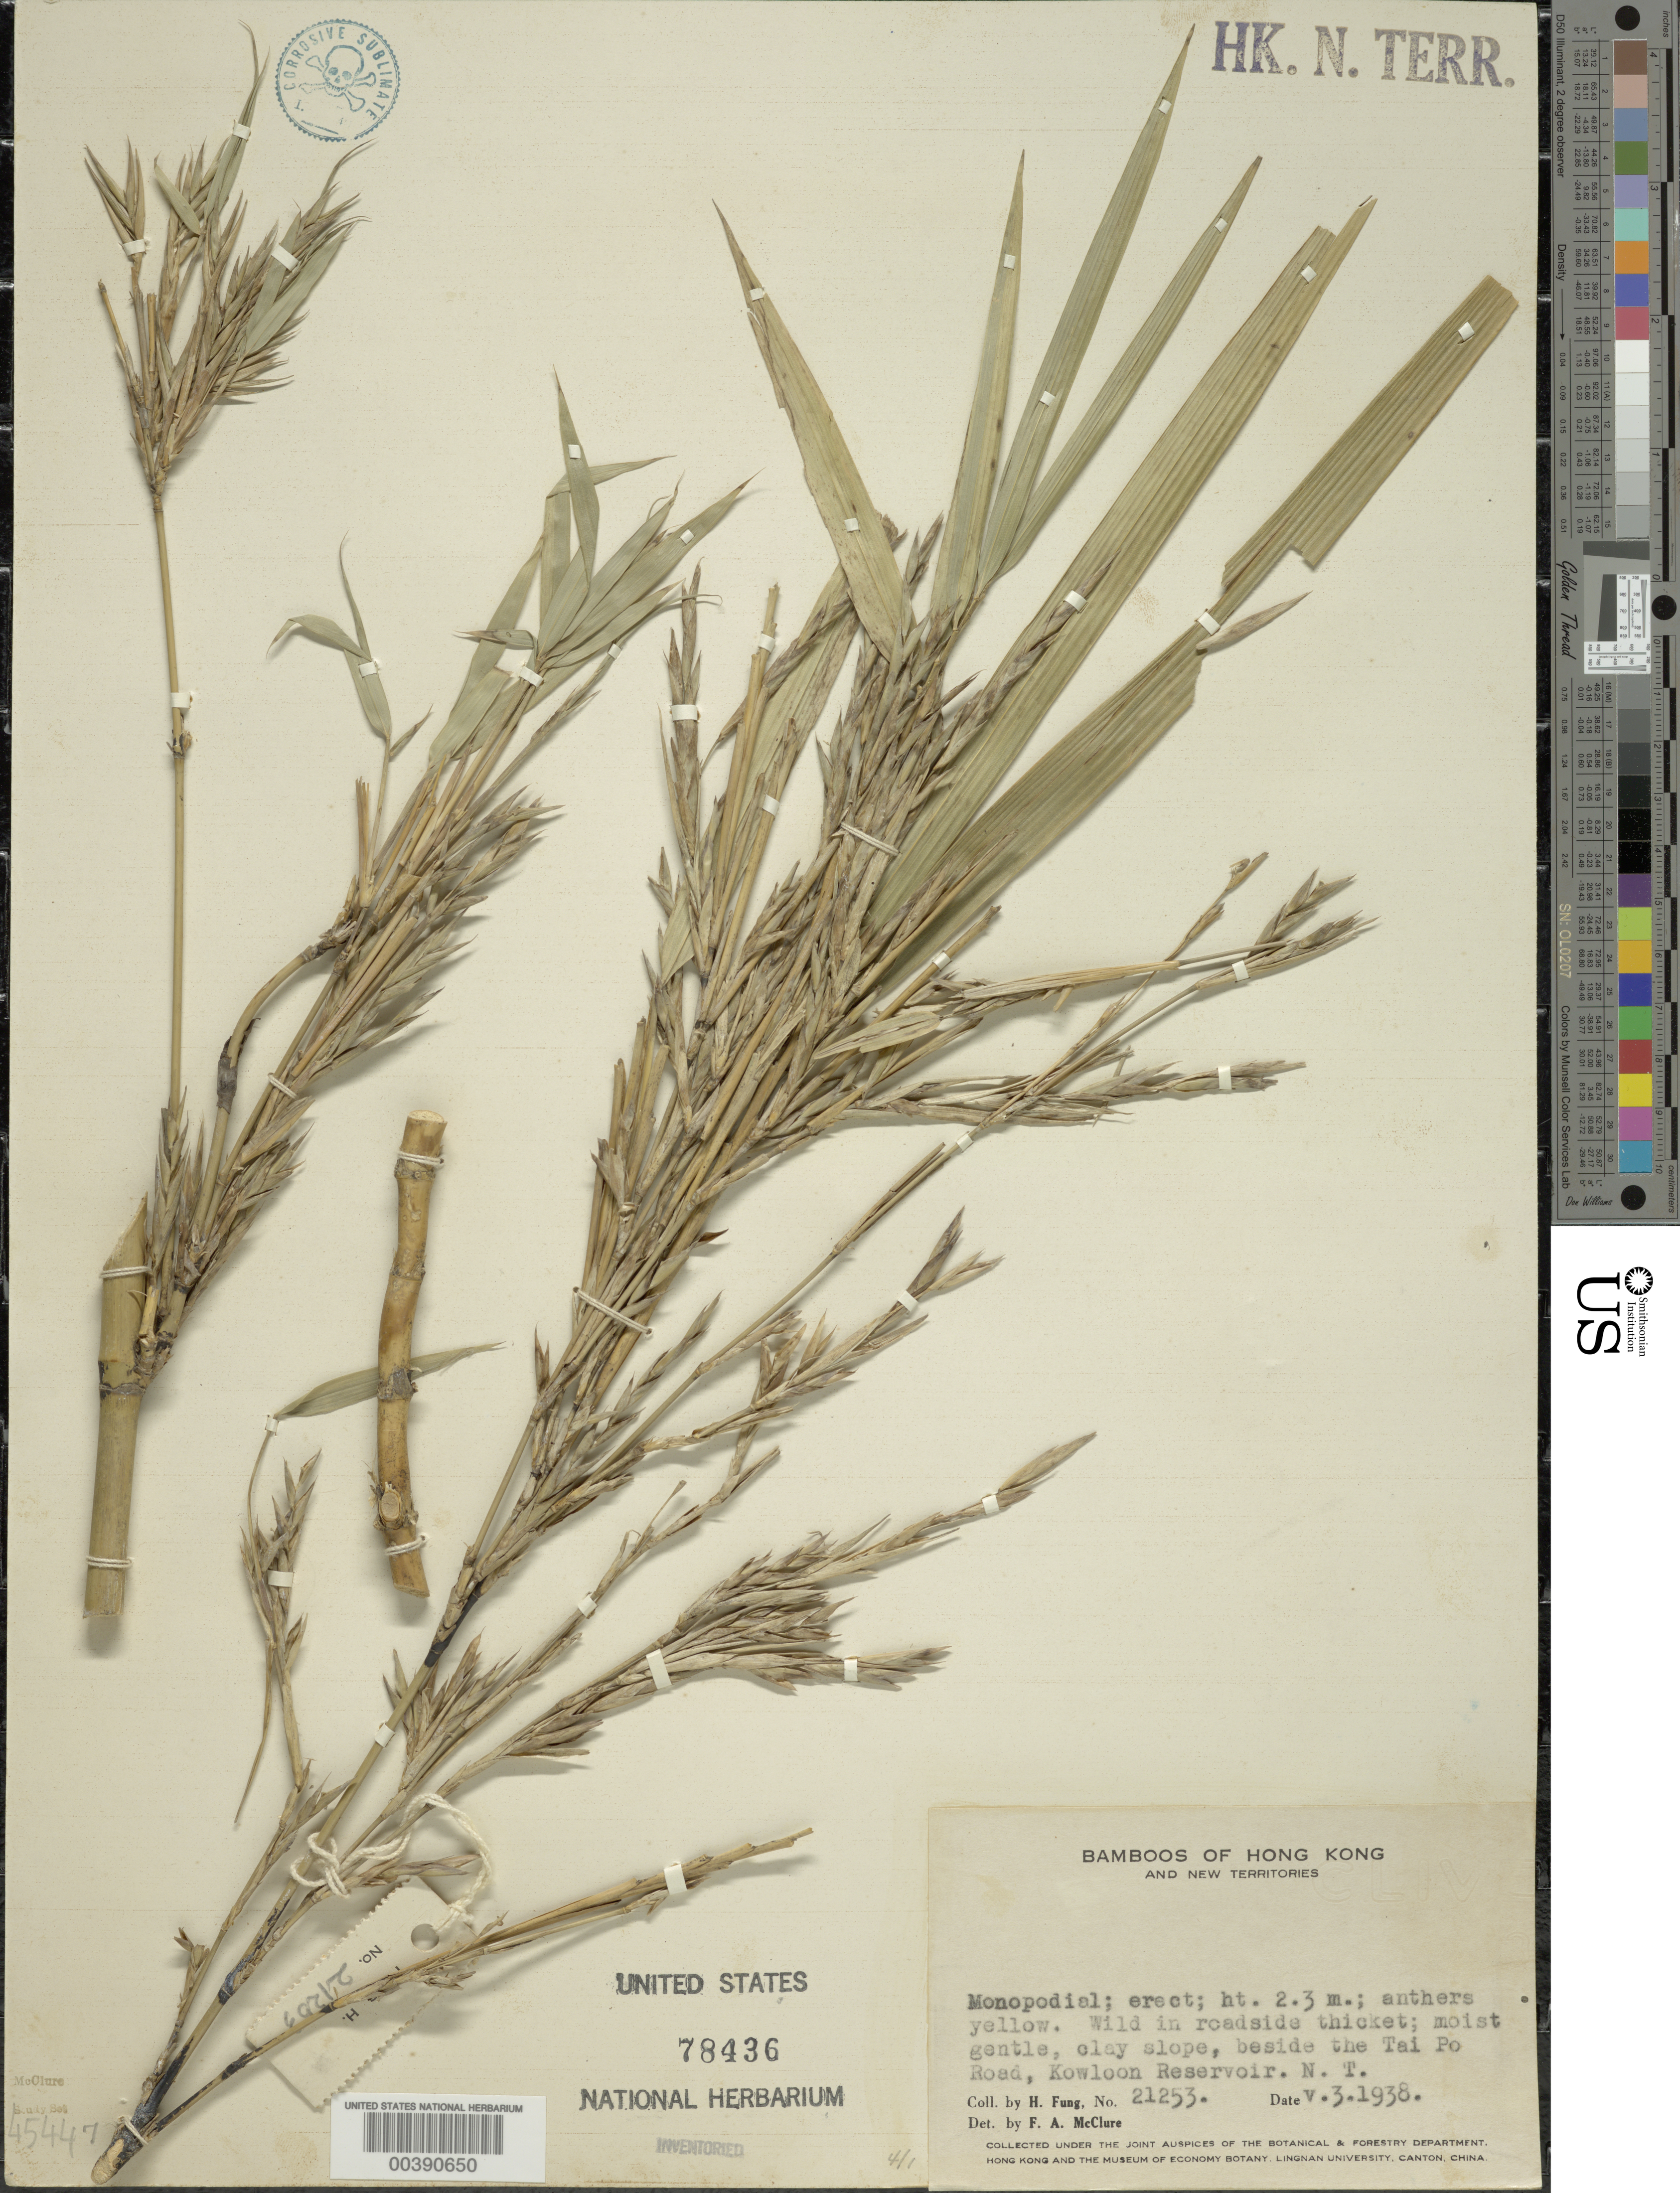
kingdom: Plantae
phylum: Tracheophyta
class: Liliopsida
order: Poales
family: Poaceae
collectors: H. L. Fung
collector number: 21253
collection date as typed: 03 May 1938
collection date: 1938-05-03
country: China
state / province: Hong Kong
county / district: New Territories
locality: Kowloon reservoir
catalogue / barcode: US 78436